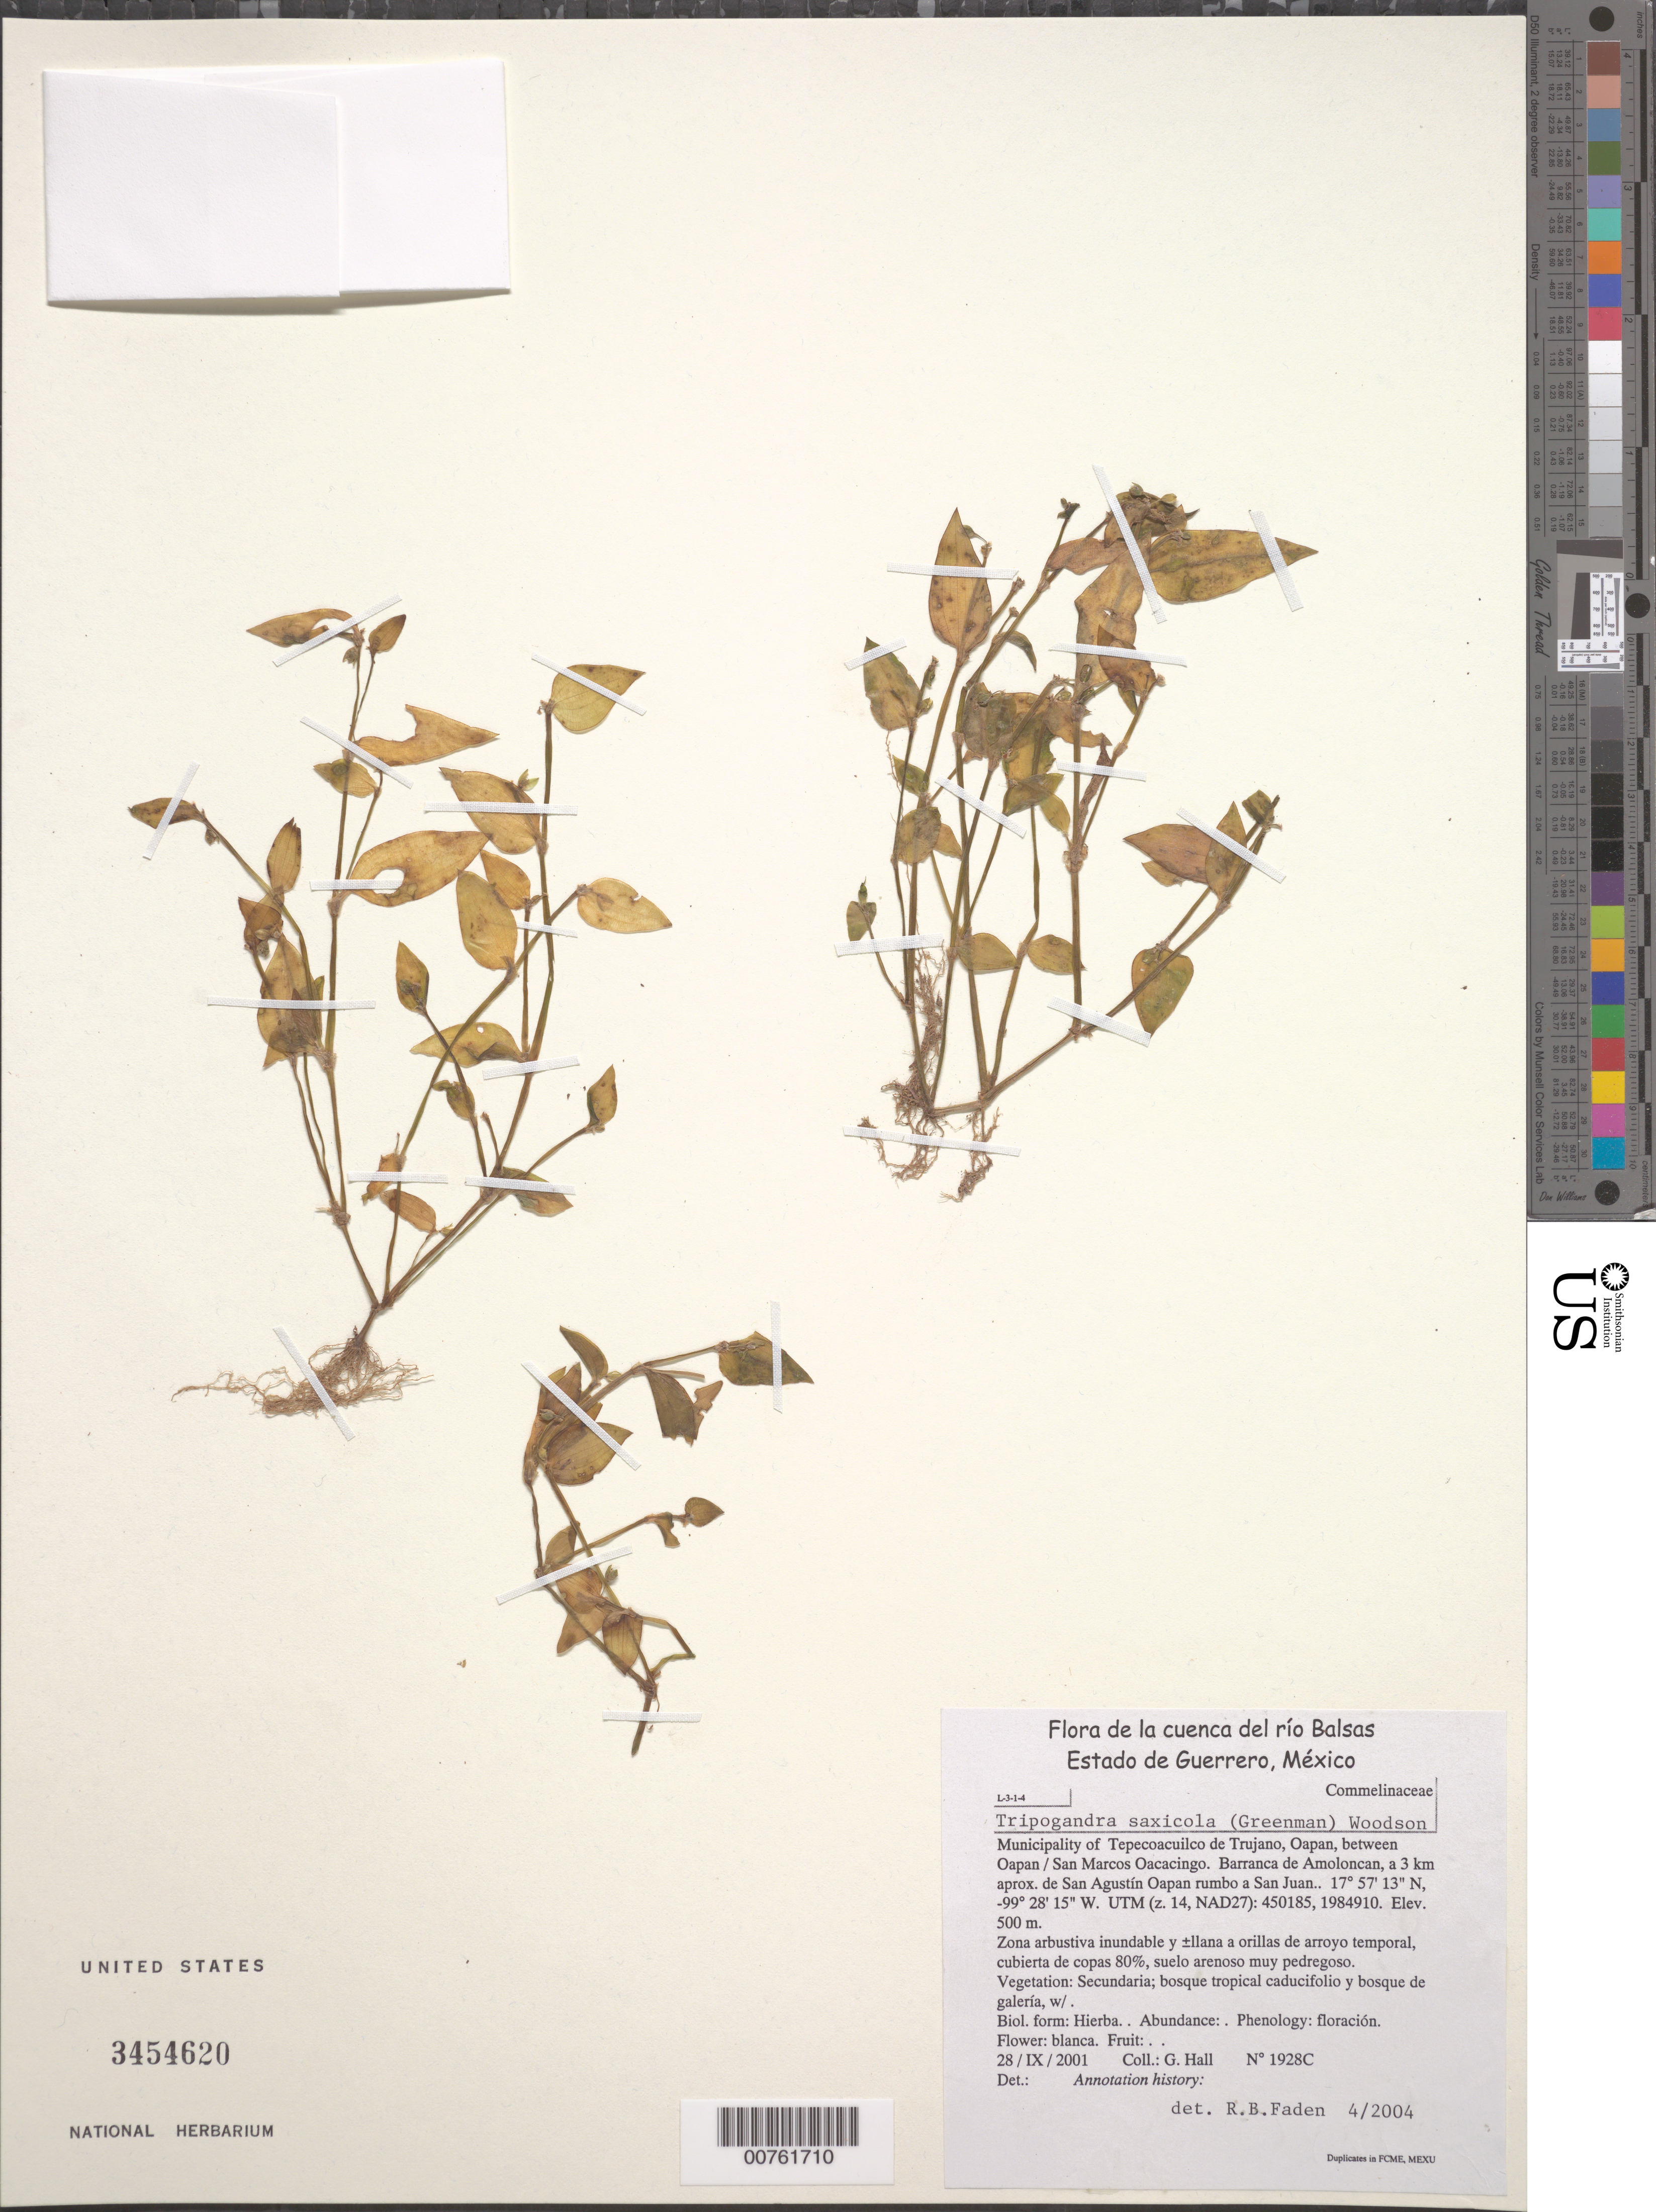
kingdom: Plantae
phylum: Tracheophyta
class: Liliopsida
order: Commelinales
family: Commelinaceae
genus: Tripogandra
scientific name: Tripogandra saxicola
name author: (Greenm.) Woodson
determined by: Faden, Robert B., (US), Smithsonian Institution - National Museum of Natural History (UNITED STATES)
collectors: G. Hall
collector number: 1928C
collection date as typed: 28 Sep 2001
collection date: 2001-09-28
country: Mexico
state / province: Guerrero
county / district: Tepecoacuilco De Trujano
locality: Oapan, between Oapan / San Marcos Oacacingo.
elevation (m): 500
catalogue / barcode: US 3454620